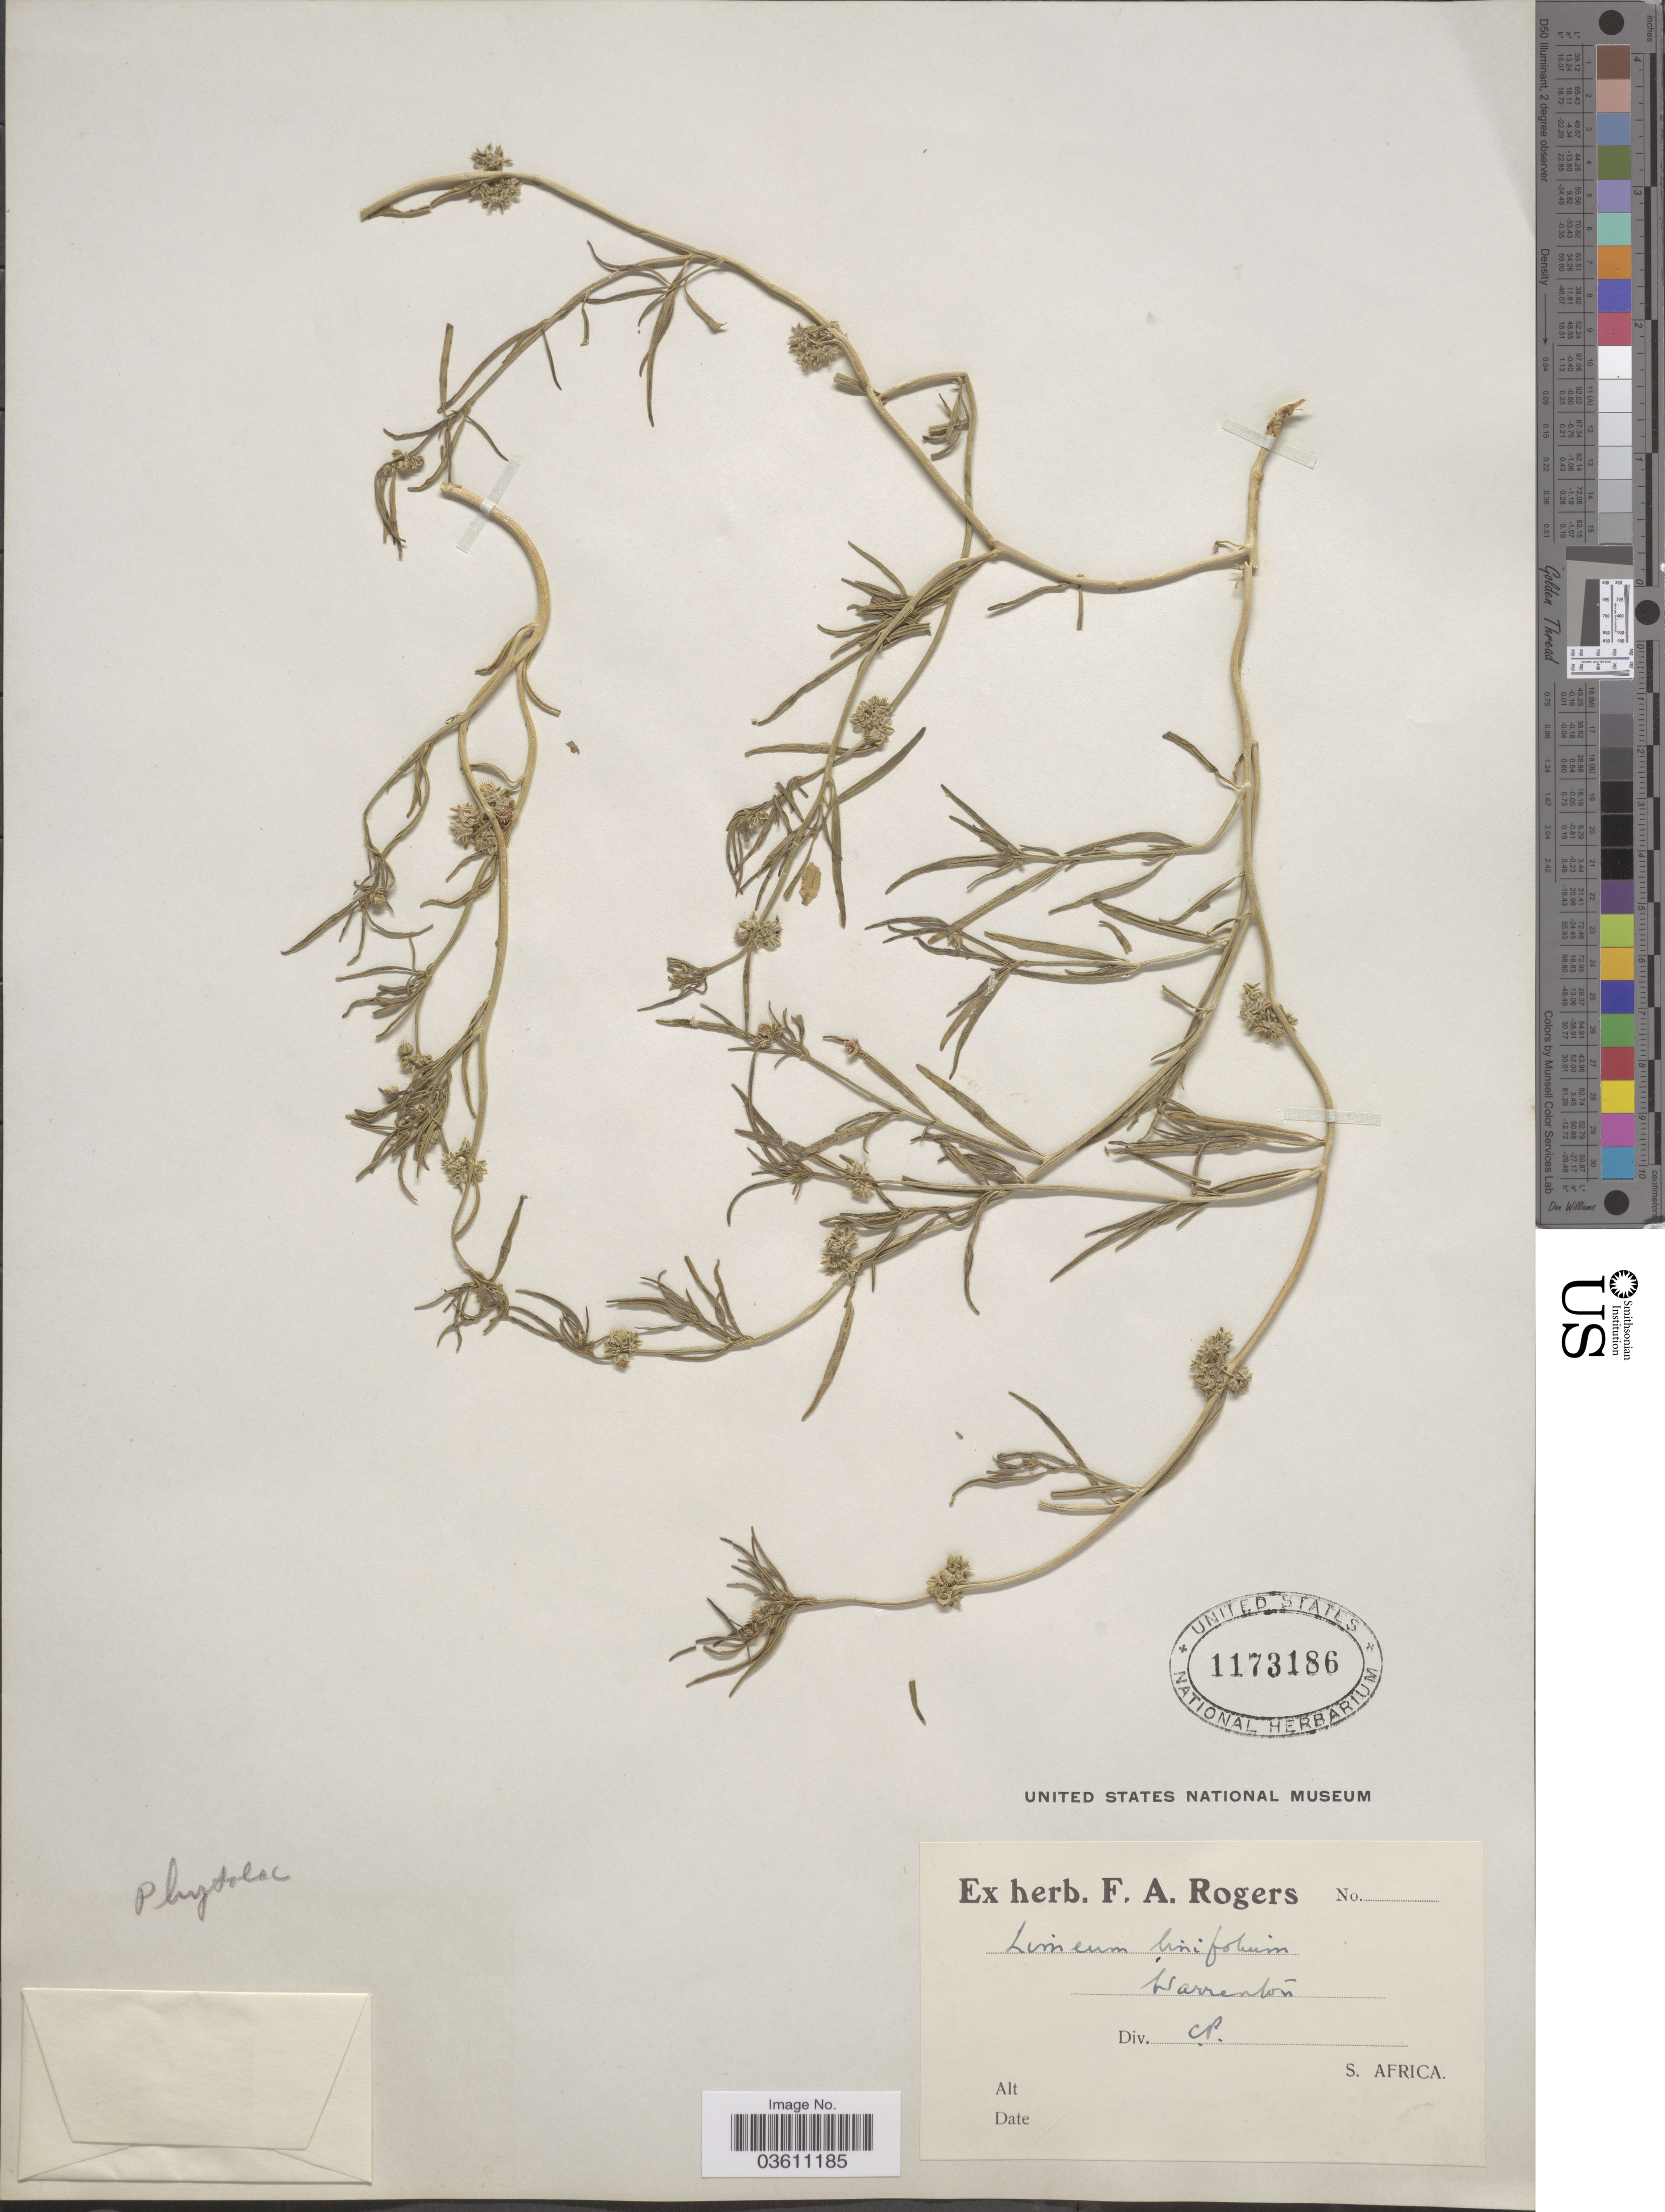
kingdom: Plantae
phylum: Tracheophyta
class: Magnoliopsida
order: Caryophyllales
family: Limeaceae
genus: Limeum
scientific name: Limeum linifolium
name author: Fenzl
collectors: ex herb. F. A. Rogers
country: South Africa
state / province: Northern Cape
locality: Warrenton Div. C.P.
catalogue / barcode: US 1173186